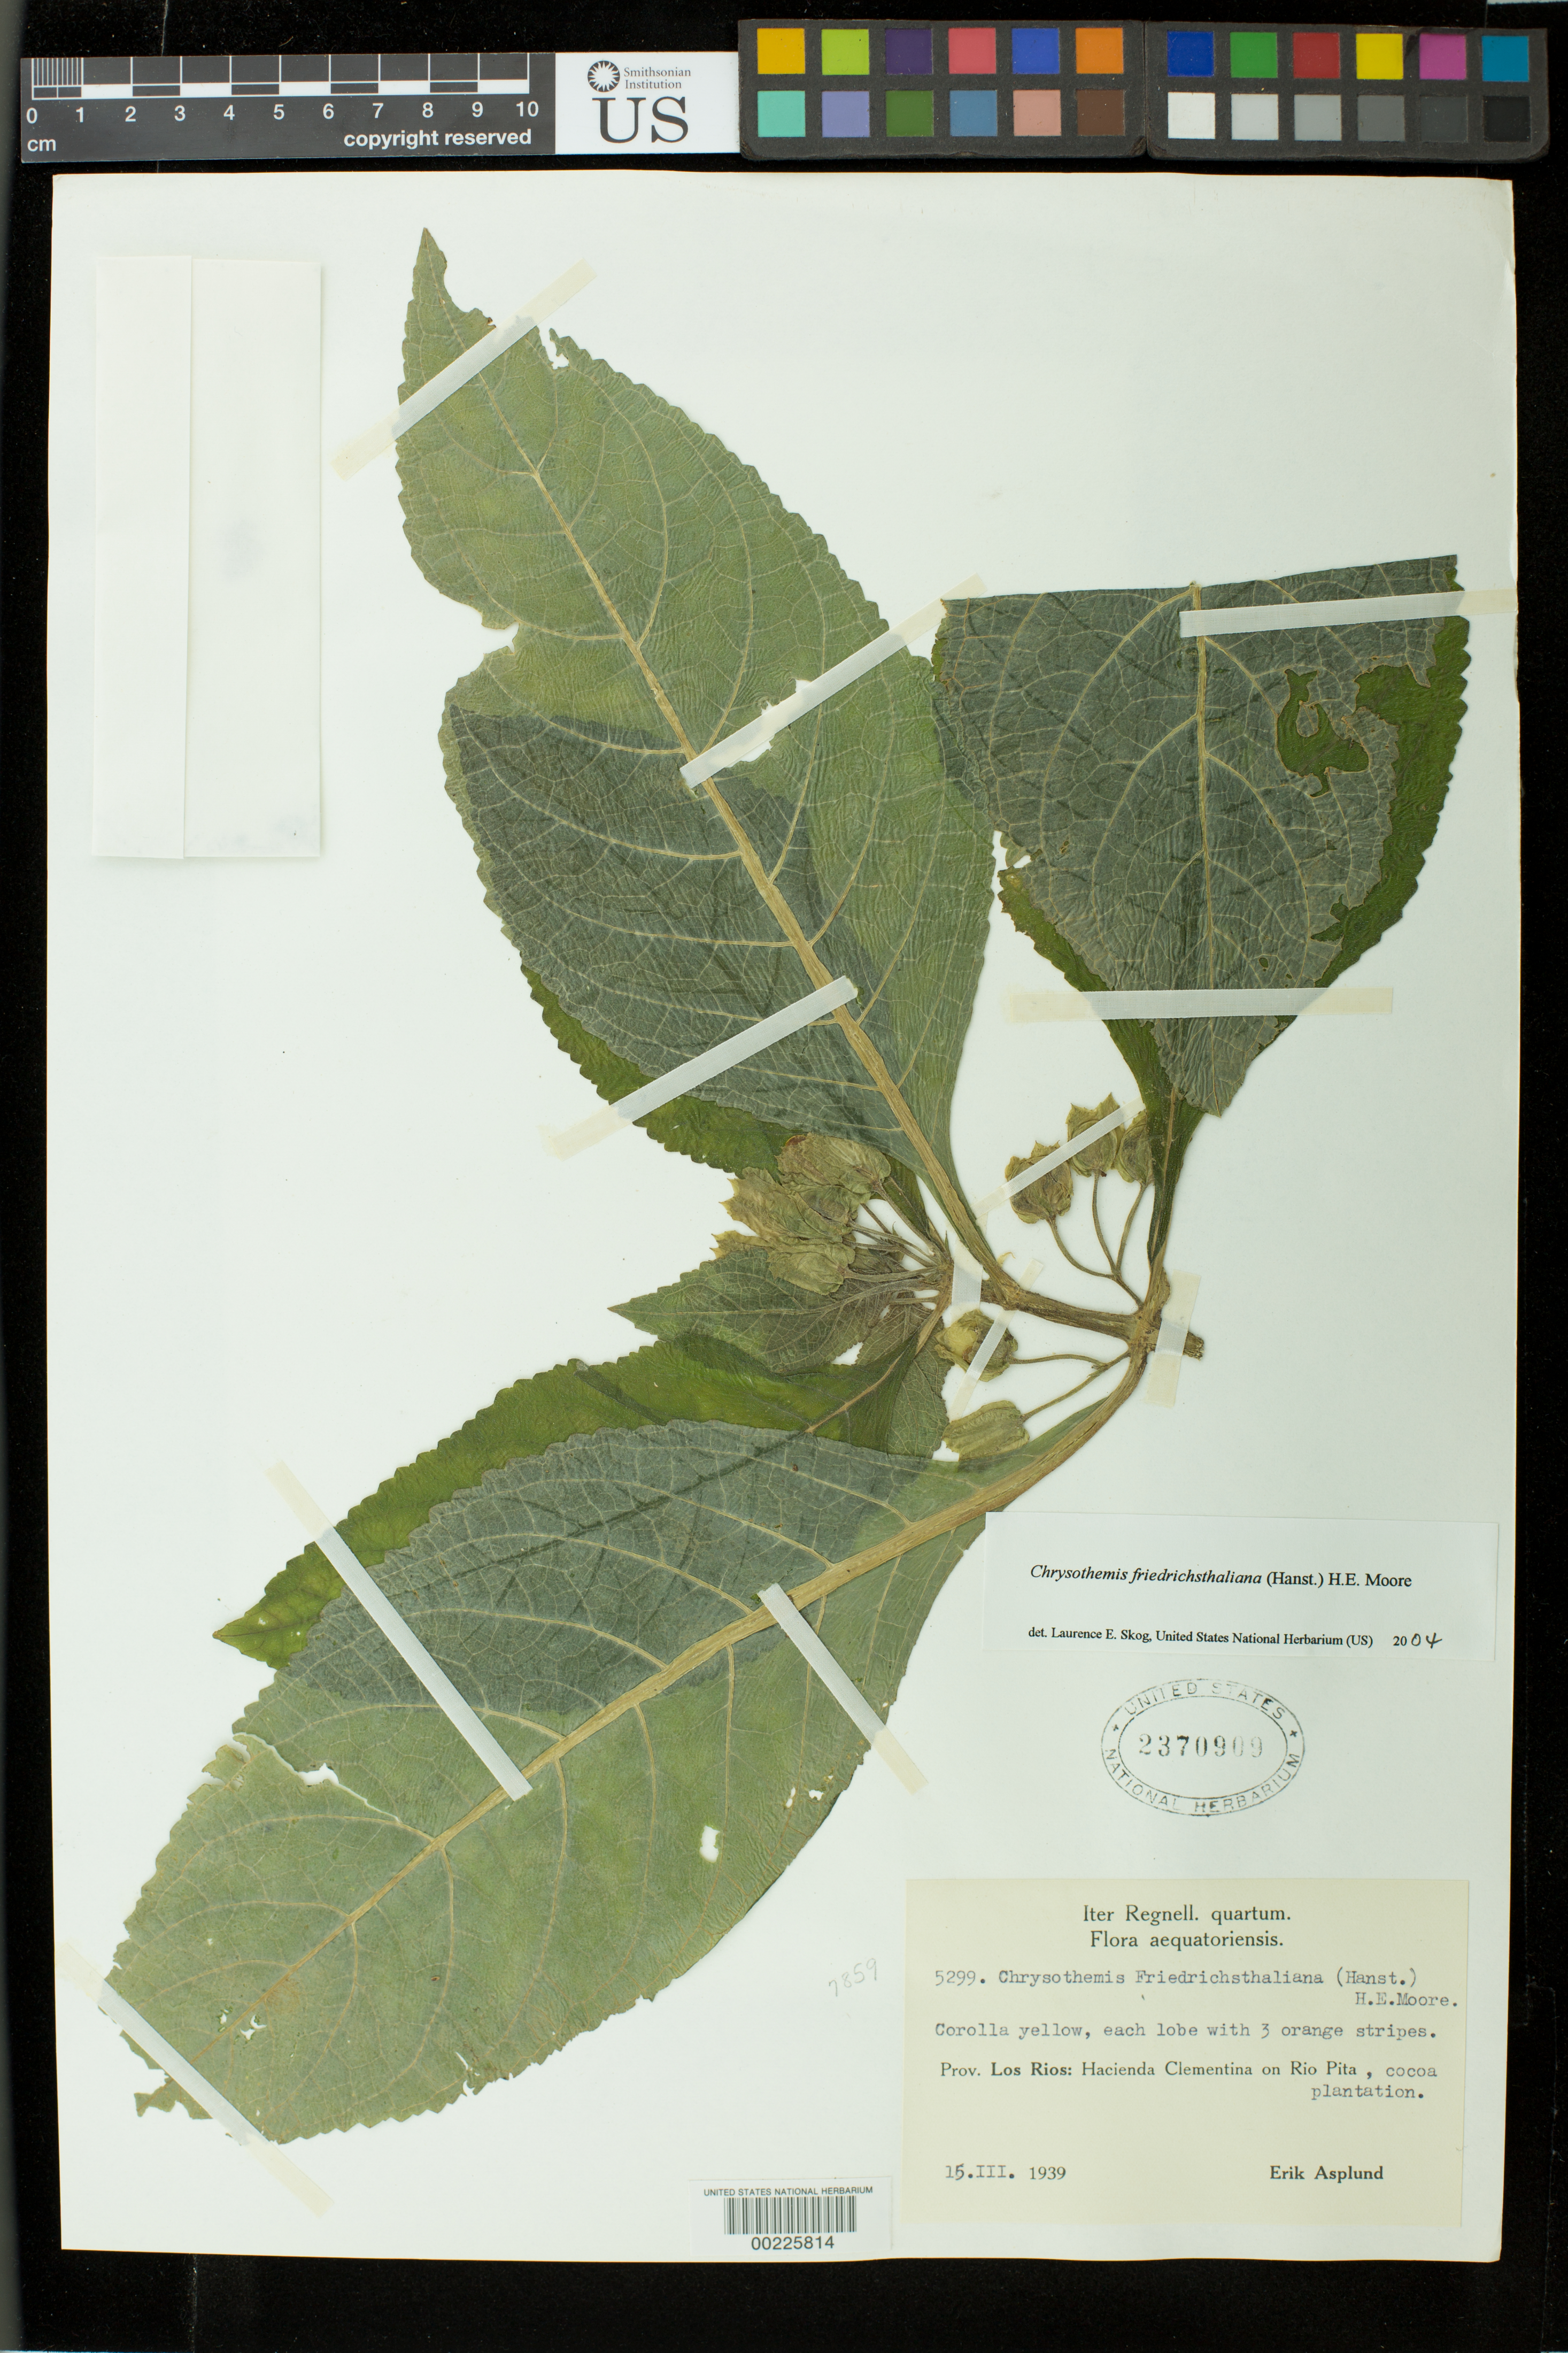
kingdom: Plantae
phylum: Tracheophyta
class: Magnoliopsida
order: Lamiales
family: Gesneriaceae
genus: Chrysothemis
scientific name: Chrysothemis friedrichsthaliana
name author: (Hanst.) H.E. Moore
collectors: E. Asplund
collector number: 5299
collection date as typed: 15 Mar 1939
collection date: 1939-03-15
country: Ecuador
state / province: Los Ríos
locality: Hacienda Clementina on Rio Pita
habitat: Cocoa plantation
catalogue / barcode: US 2370909